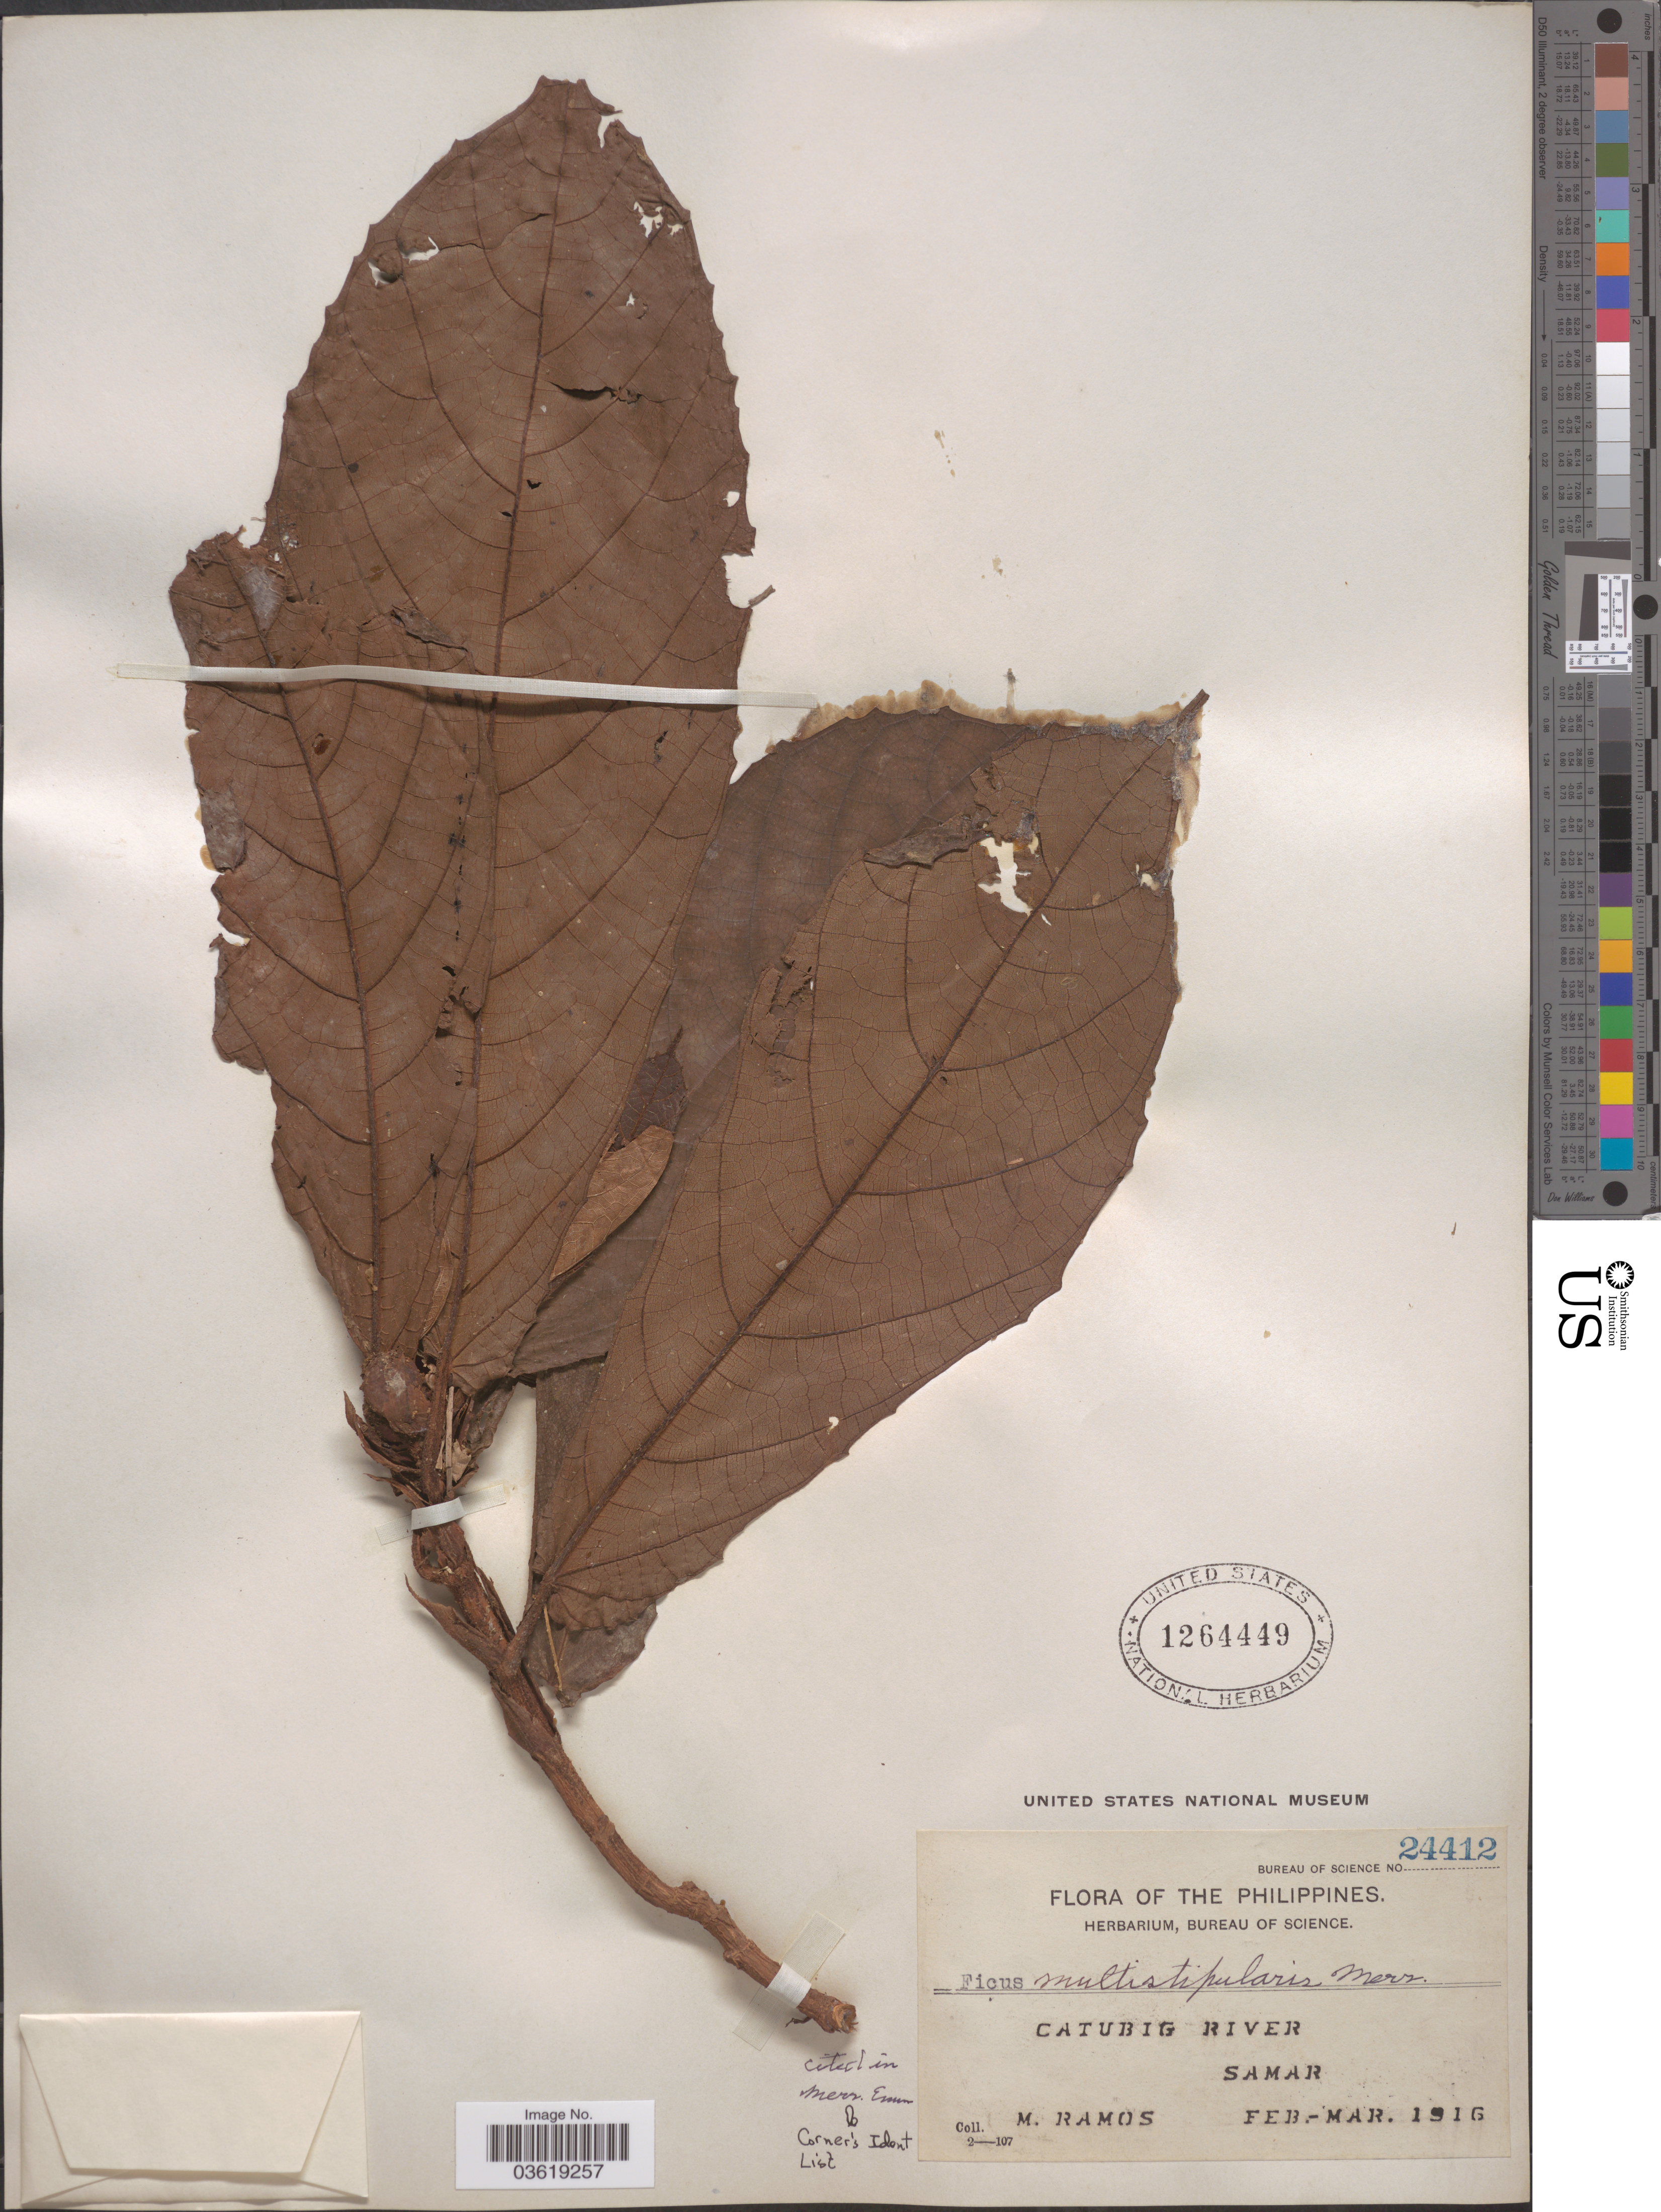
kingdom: Plantae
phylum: Tracheophyta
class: Magnoliopsida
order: Rosales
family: Moraceae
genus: Ficus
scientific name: Ficus multistipularis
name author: Merr.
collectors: M. Ramos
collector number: Bureau of Science 24412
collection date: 1916-02/1916-03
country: Philippines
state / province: Eastern Visayas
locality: Catubig River, Samar.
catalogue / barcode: US 1264449